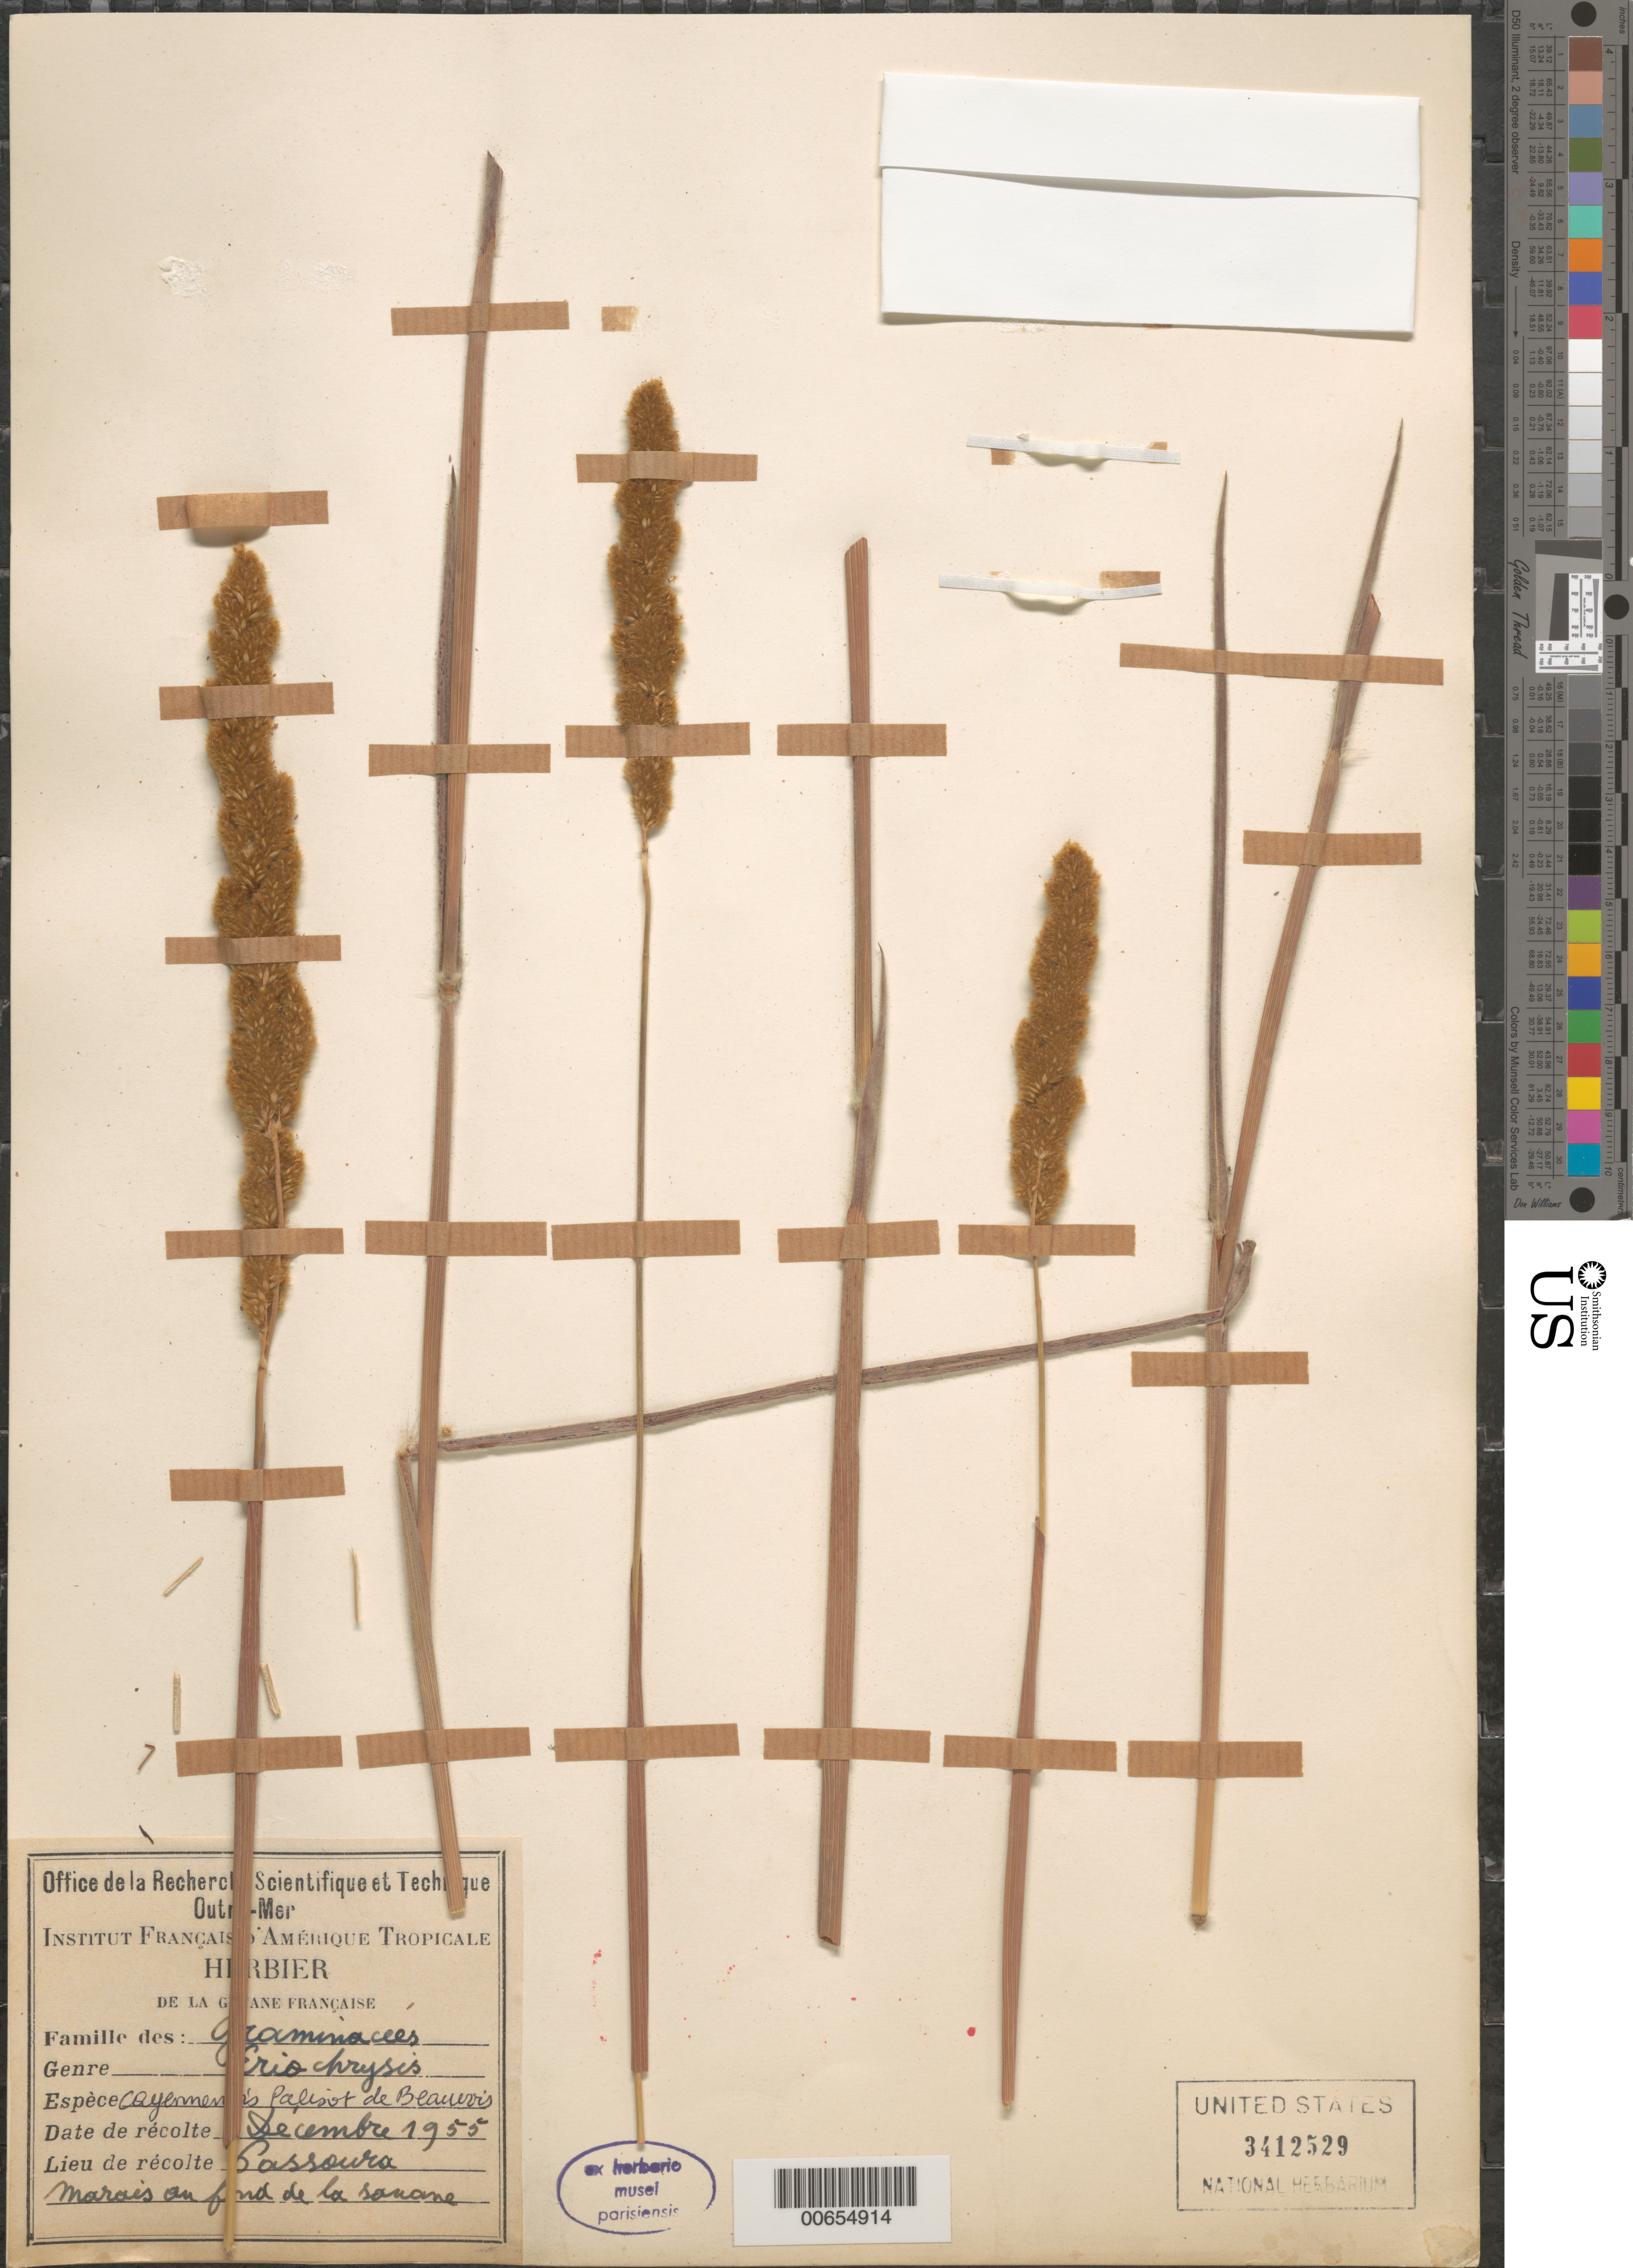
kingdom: Plantae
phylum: Tracheophyta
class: Liliopsida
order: Poales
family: Poaceae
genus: Eriochrysis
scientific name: Eriochrysis cayennensis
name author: P. Beauv.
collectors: J. Hoock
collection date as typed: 8-Dec-55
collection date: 1955-12-08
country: French Guiana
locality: Passoura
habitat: Marais au fond de la savane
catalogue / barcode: US 3412529